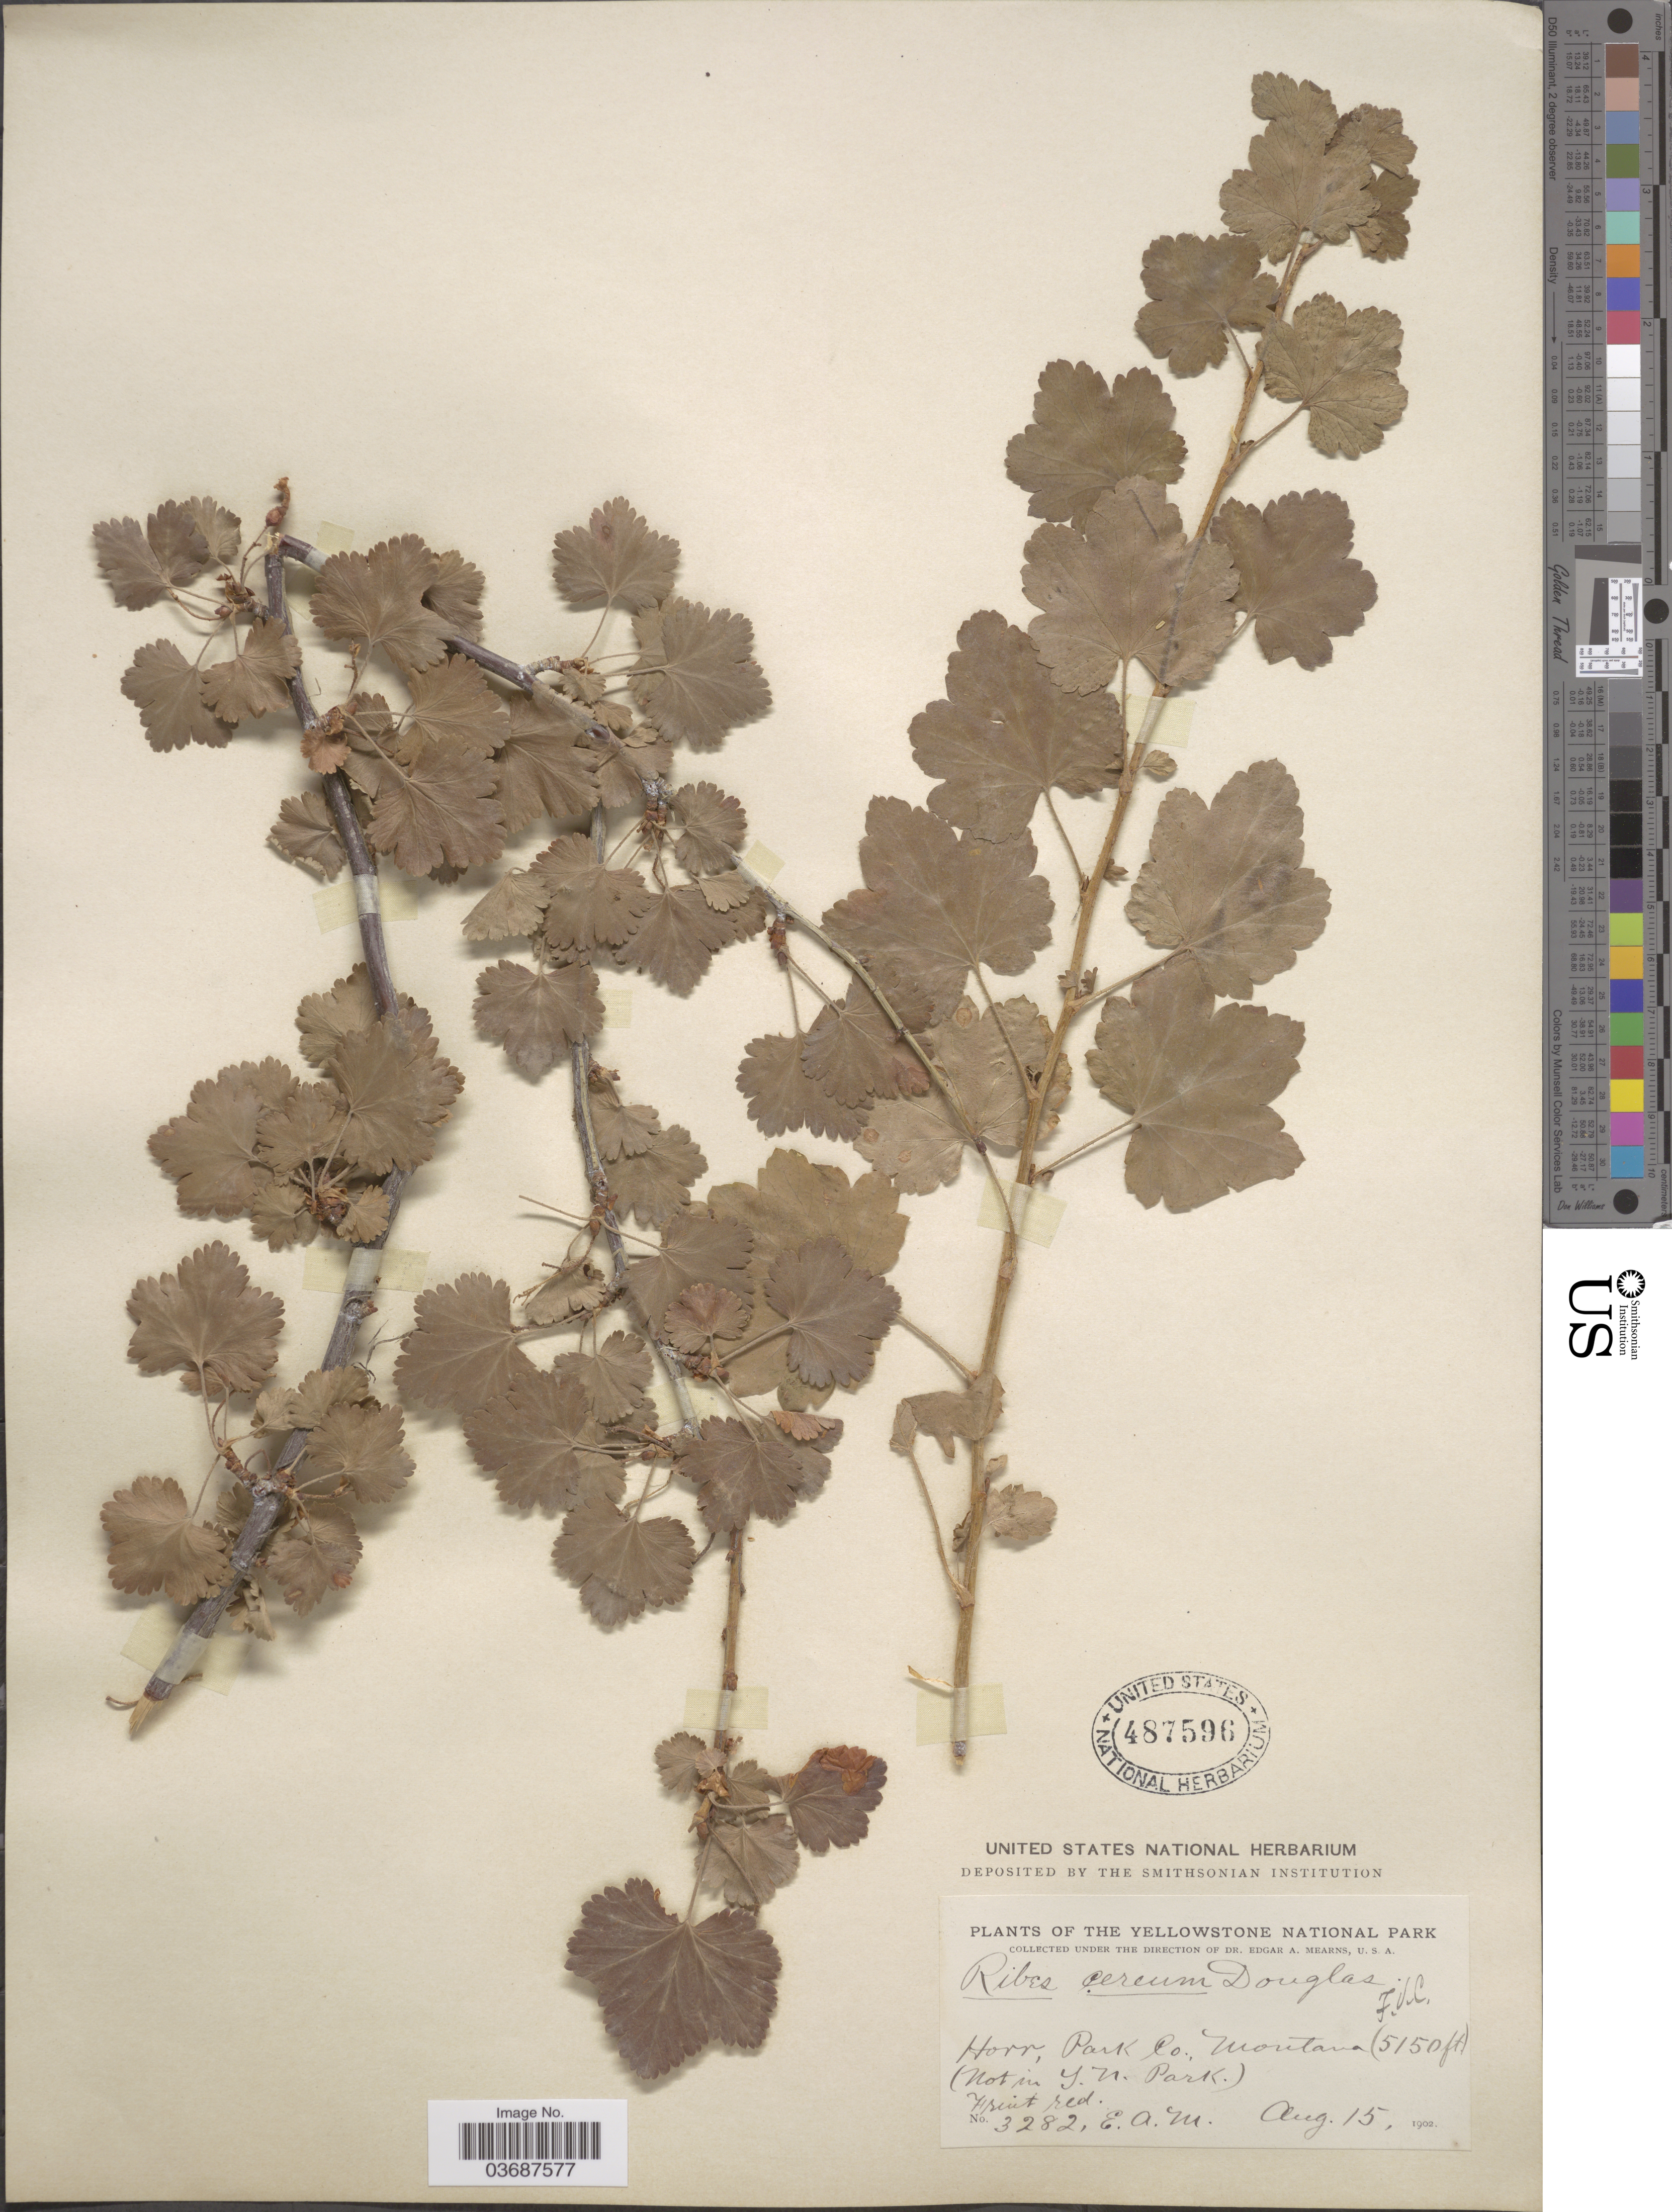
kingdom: Plantae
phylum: Tracheophyta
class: Magnoliopsida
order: Saxifragales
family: Grossulariaceae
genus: Ribes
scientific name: Ribes inebrians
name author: Lindl.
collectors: E. A. Mearns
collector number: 3282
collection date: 1902-08-15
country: United States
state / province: Montana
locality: The Yellowstone National Park. Horr, Park Co.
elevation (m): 1570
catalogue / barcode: US 487596